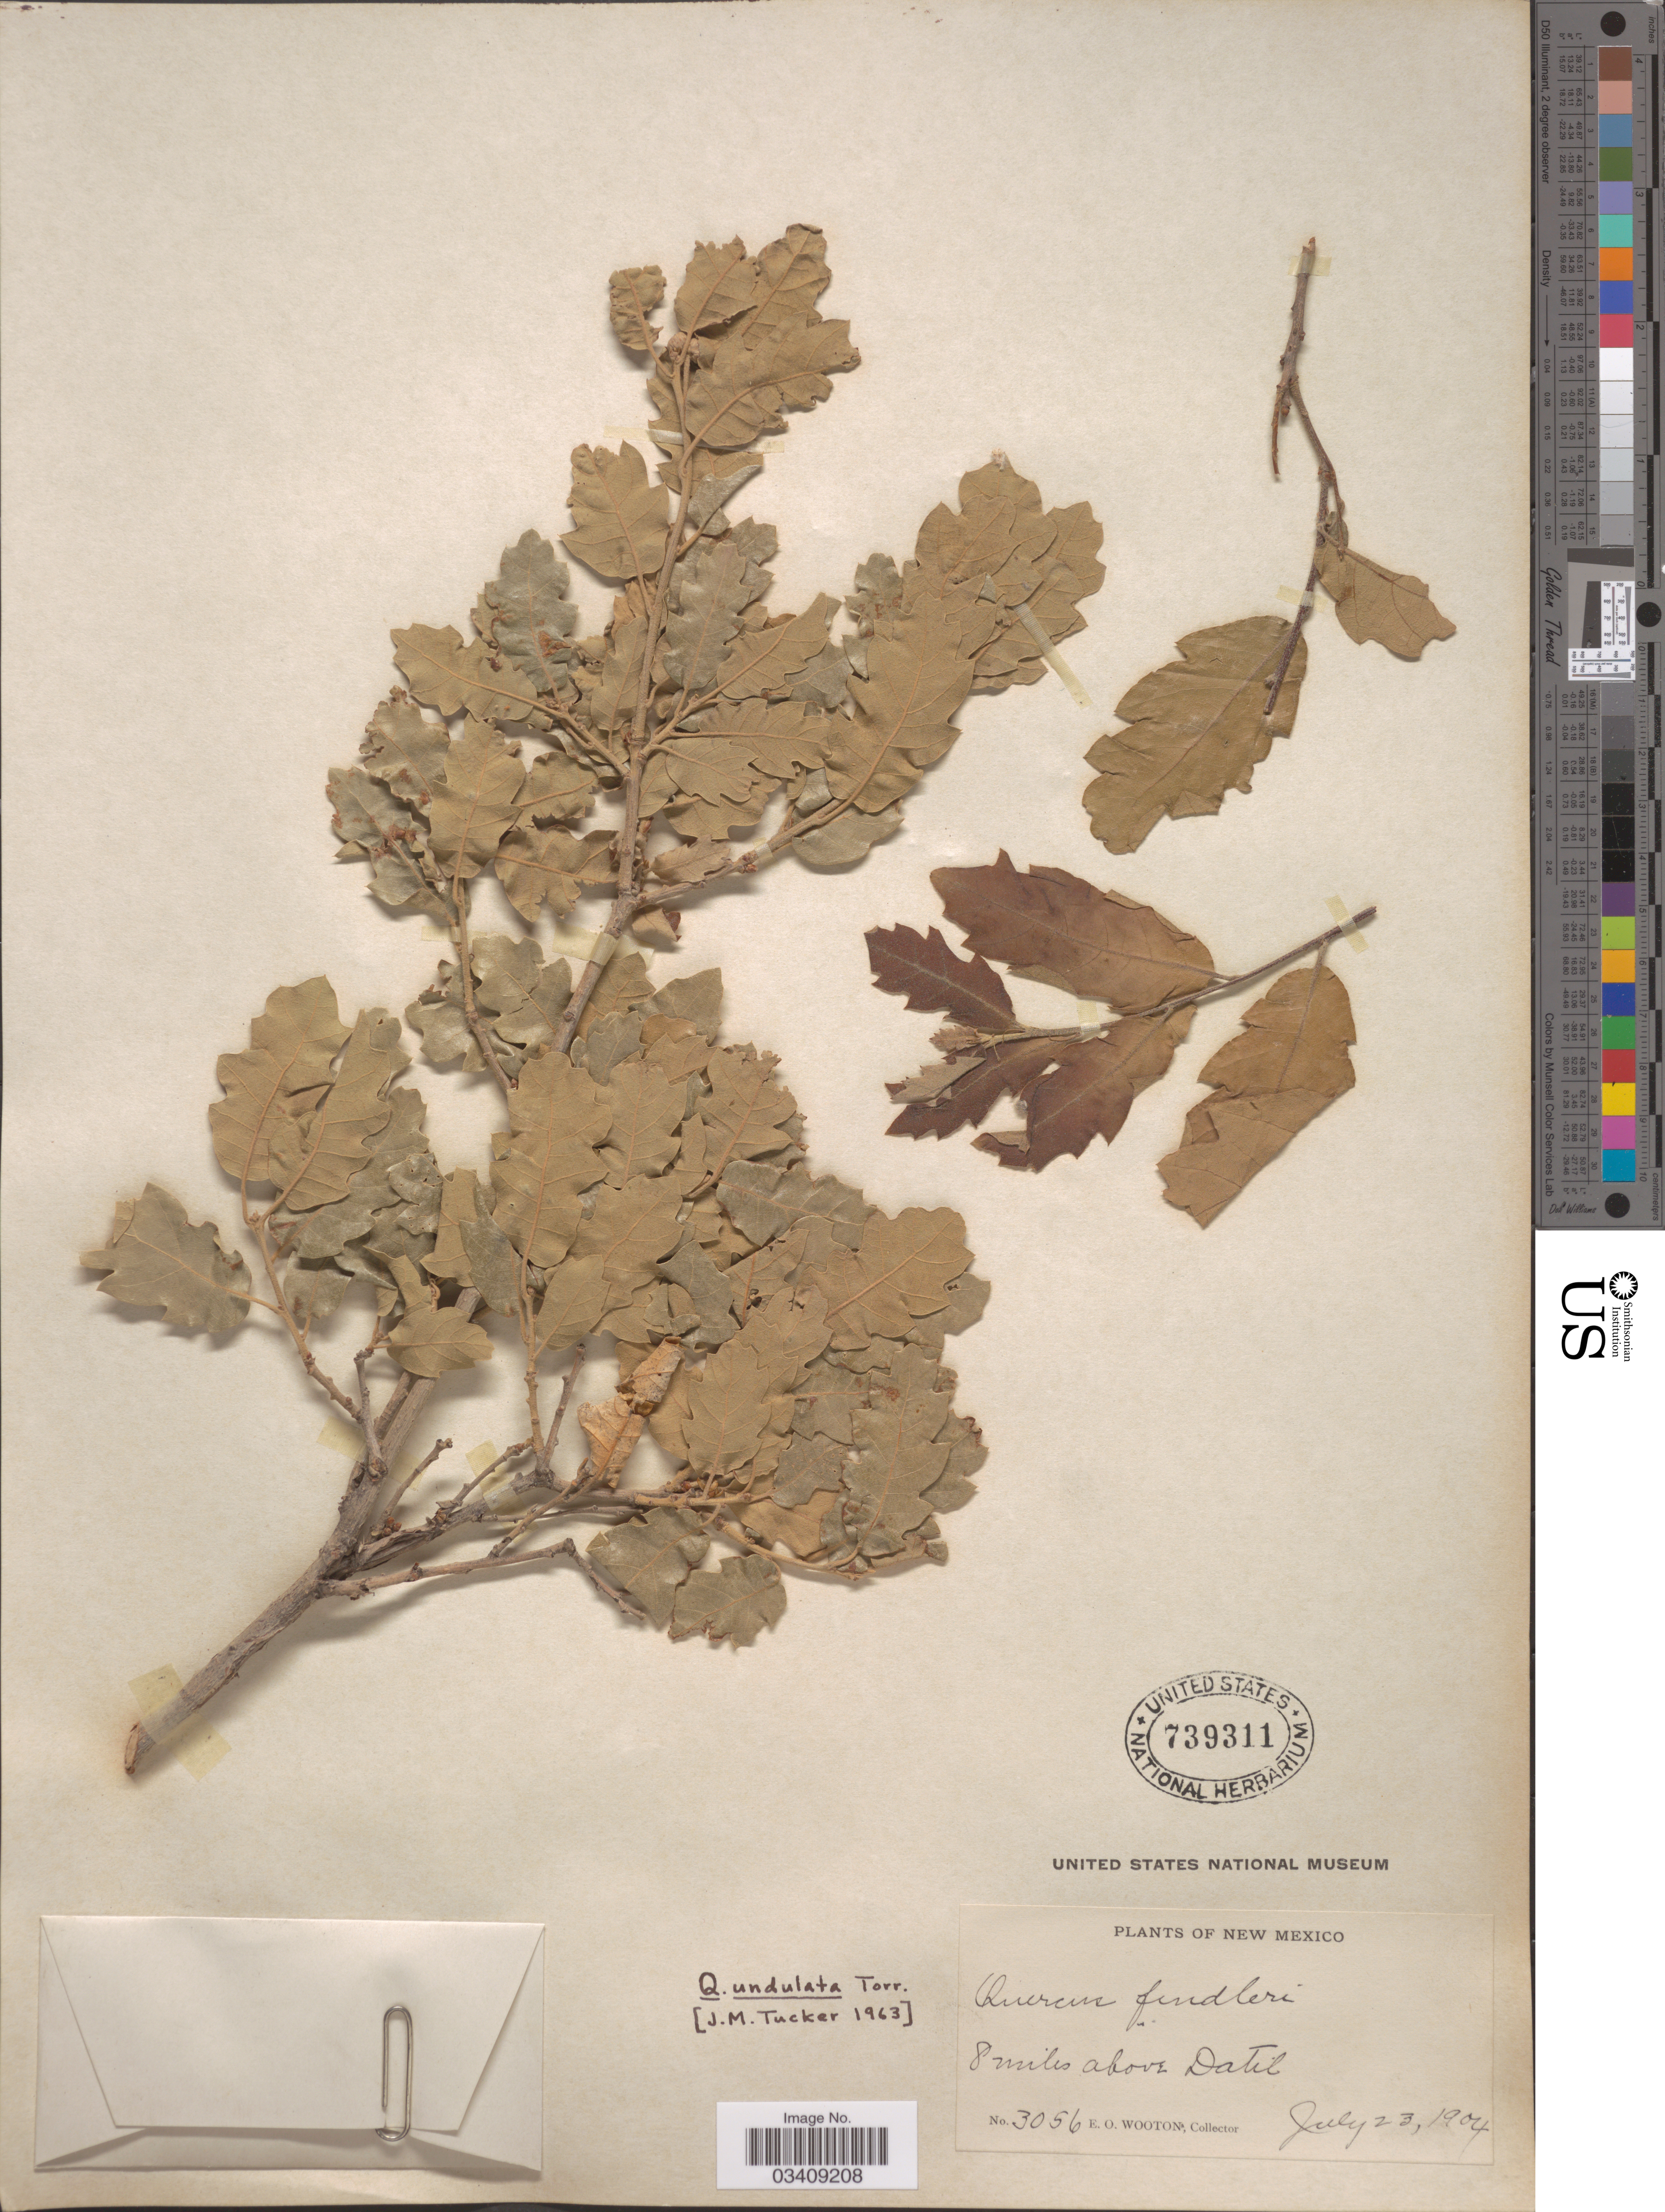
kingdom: Plantae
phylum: Tracheophyta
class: Magnoliopsida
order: Fagales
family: Fagaceae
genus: Quercus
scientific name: Quercus undulata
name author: Torr.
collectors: E. O. Wooton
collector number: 3056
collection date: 1904-07-23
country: United States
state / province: New Mexico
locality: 8 miles above Datil.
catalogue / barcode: US 739311